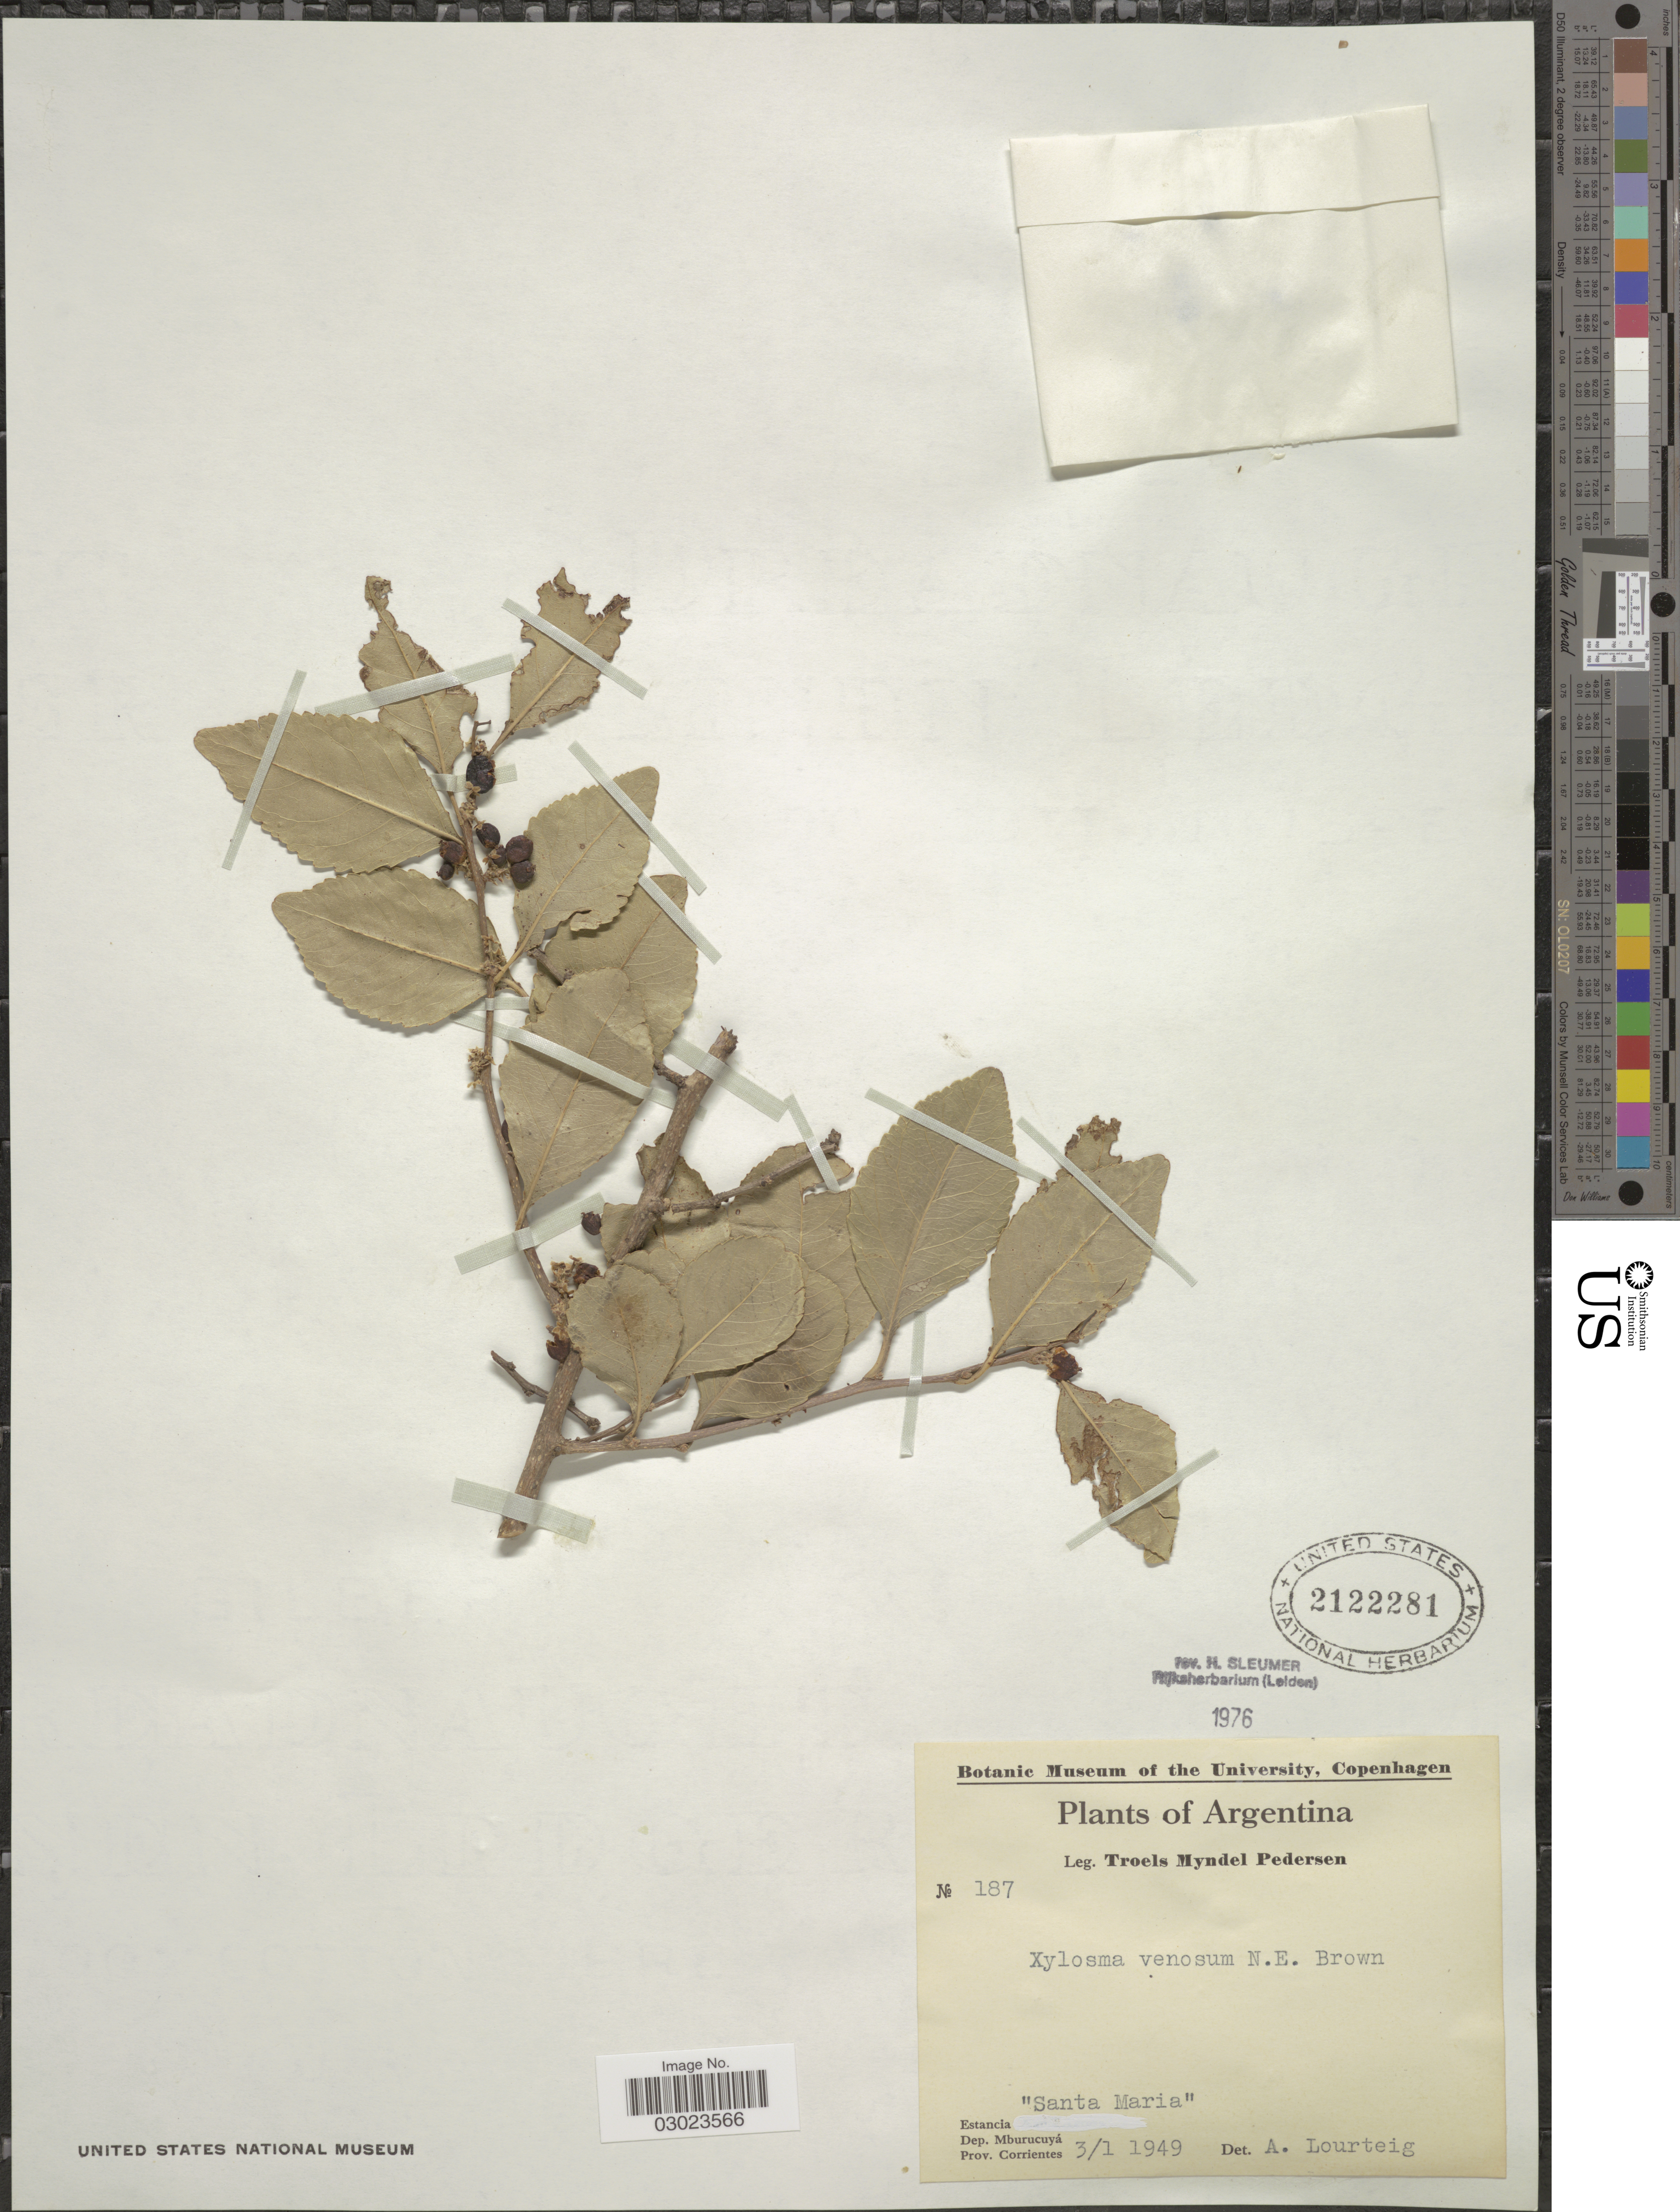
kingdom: Plantae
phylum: Tracheophyta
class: Magnoliopsida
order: Malpighiales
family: Salicaceae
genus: Xylosma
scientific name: Xylosma venosa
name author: N.E. Br.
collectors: T. Pederson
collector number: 187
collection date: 1949-01-03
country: Argentina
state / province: Corrientes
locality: Estancia "Santa Maria", Dep. Mburucuyá, Prov. Corrientes.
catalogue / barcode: US 2122281